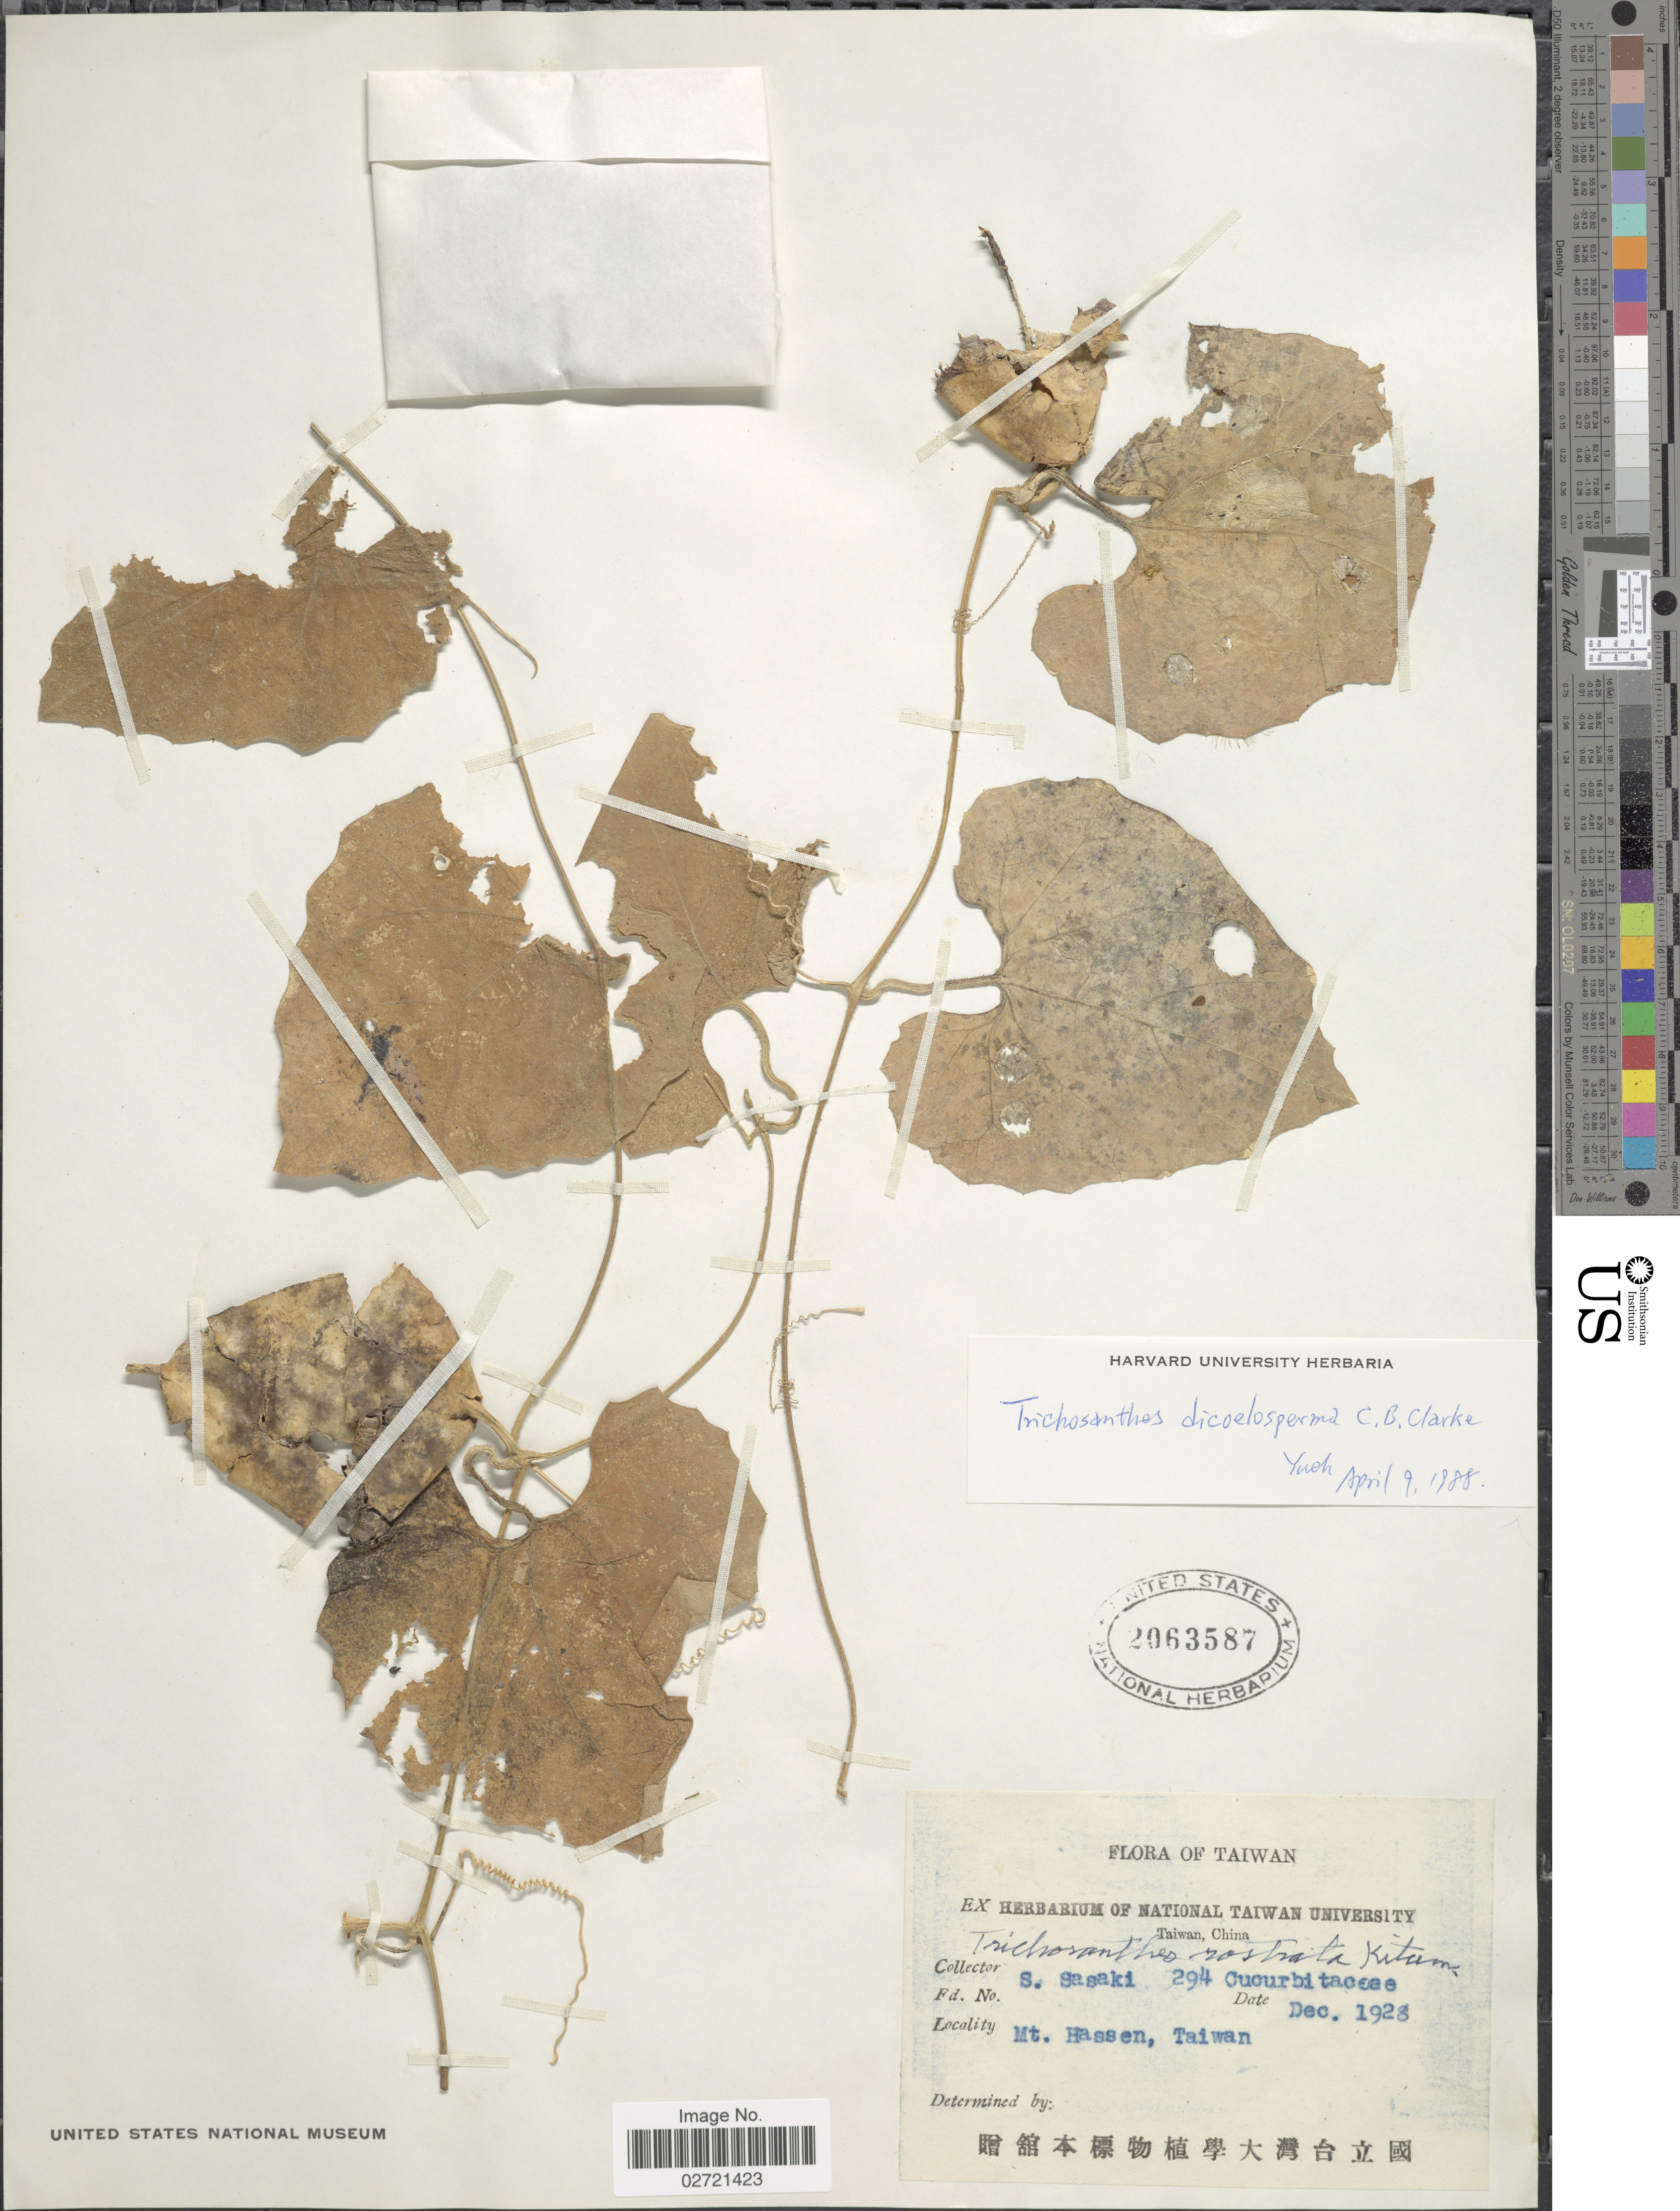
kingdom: Plantae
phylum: Tracheophyta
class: Magnoliopsida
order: Cucurbitales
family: Cucurbitaceae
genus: Trichosanthes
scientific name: Trichosanthes dicoelosperma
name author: C.B. Clarke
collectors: S. Sasaki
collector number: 294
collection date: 1928-12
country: Taiwan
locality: Mt. Hassen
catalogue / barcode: US 2063587